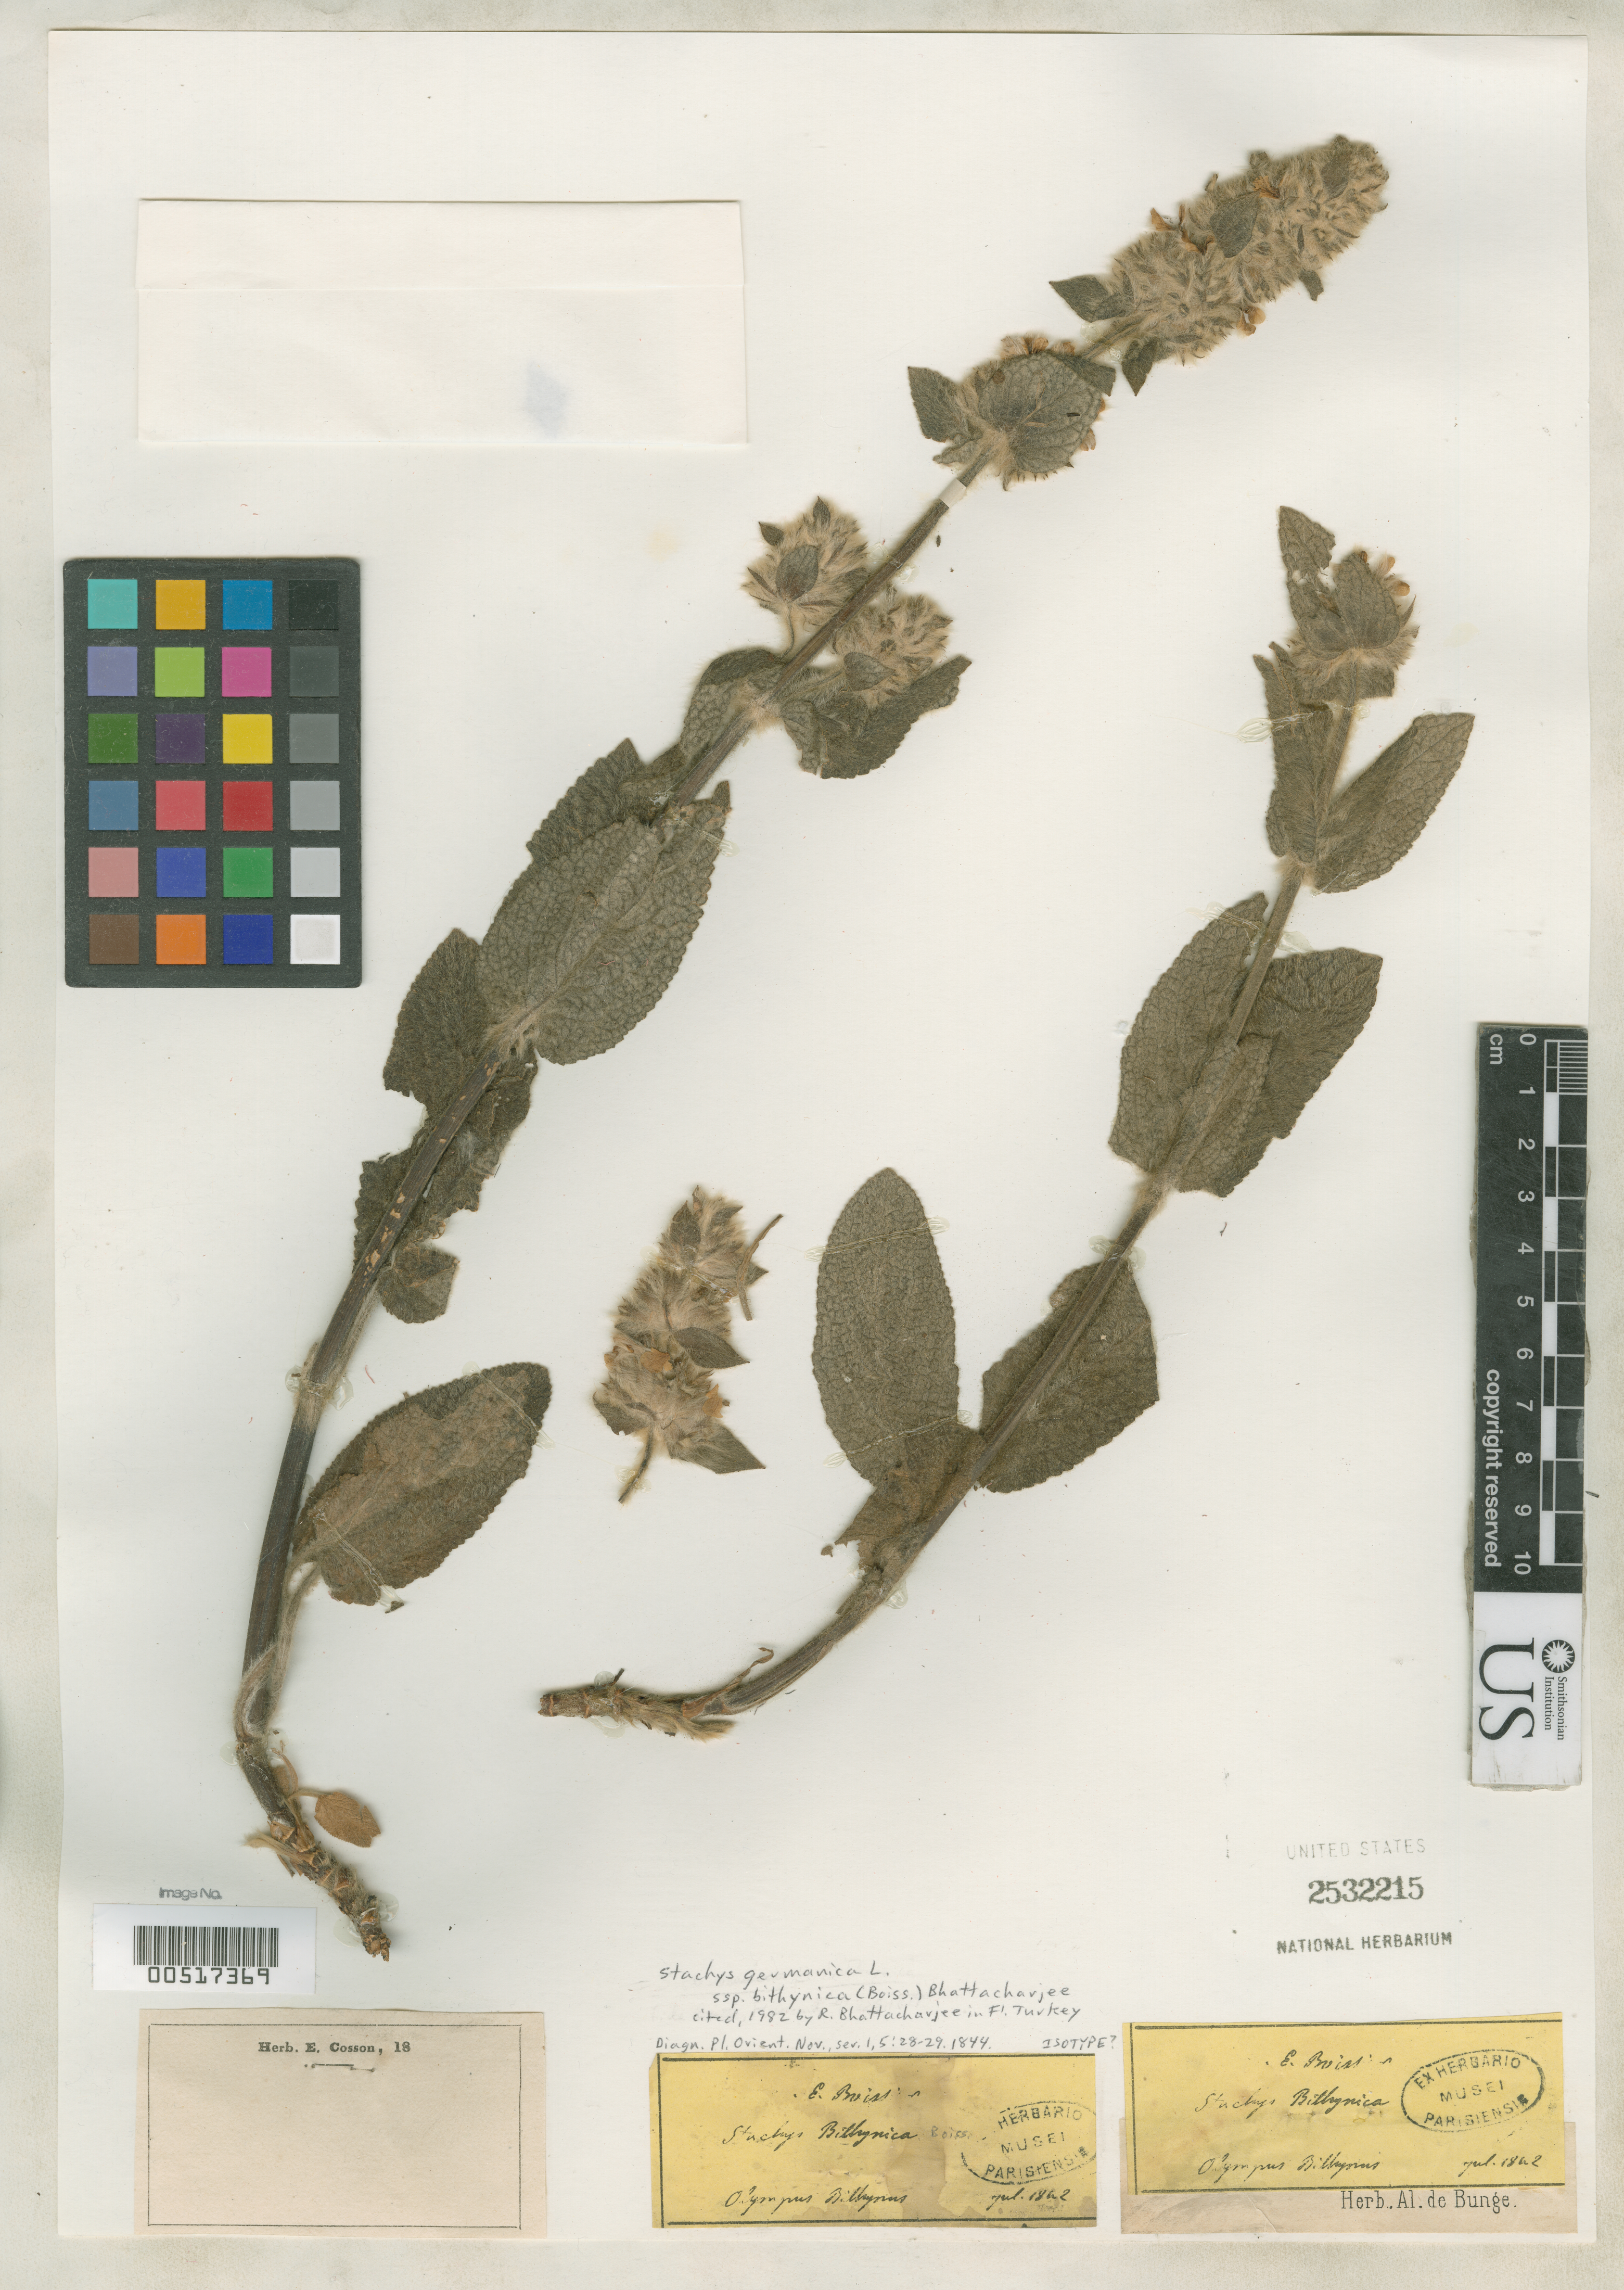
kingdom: Plantae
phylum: Tracheophyta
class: Magnoliopsida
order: Lamiales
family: Lamiaceae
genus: Stachys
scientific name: Stachys bithynica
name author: Boiss.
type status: Possible Isotype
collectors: P. Boissier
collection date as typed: Jul 1842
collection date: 1842-07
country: Turkey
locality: Olympus, Bithynus.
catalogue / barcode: US 2532215